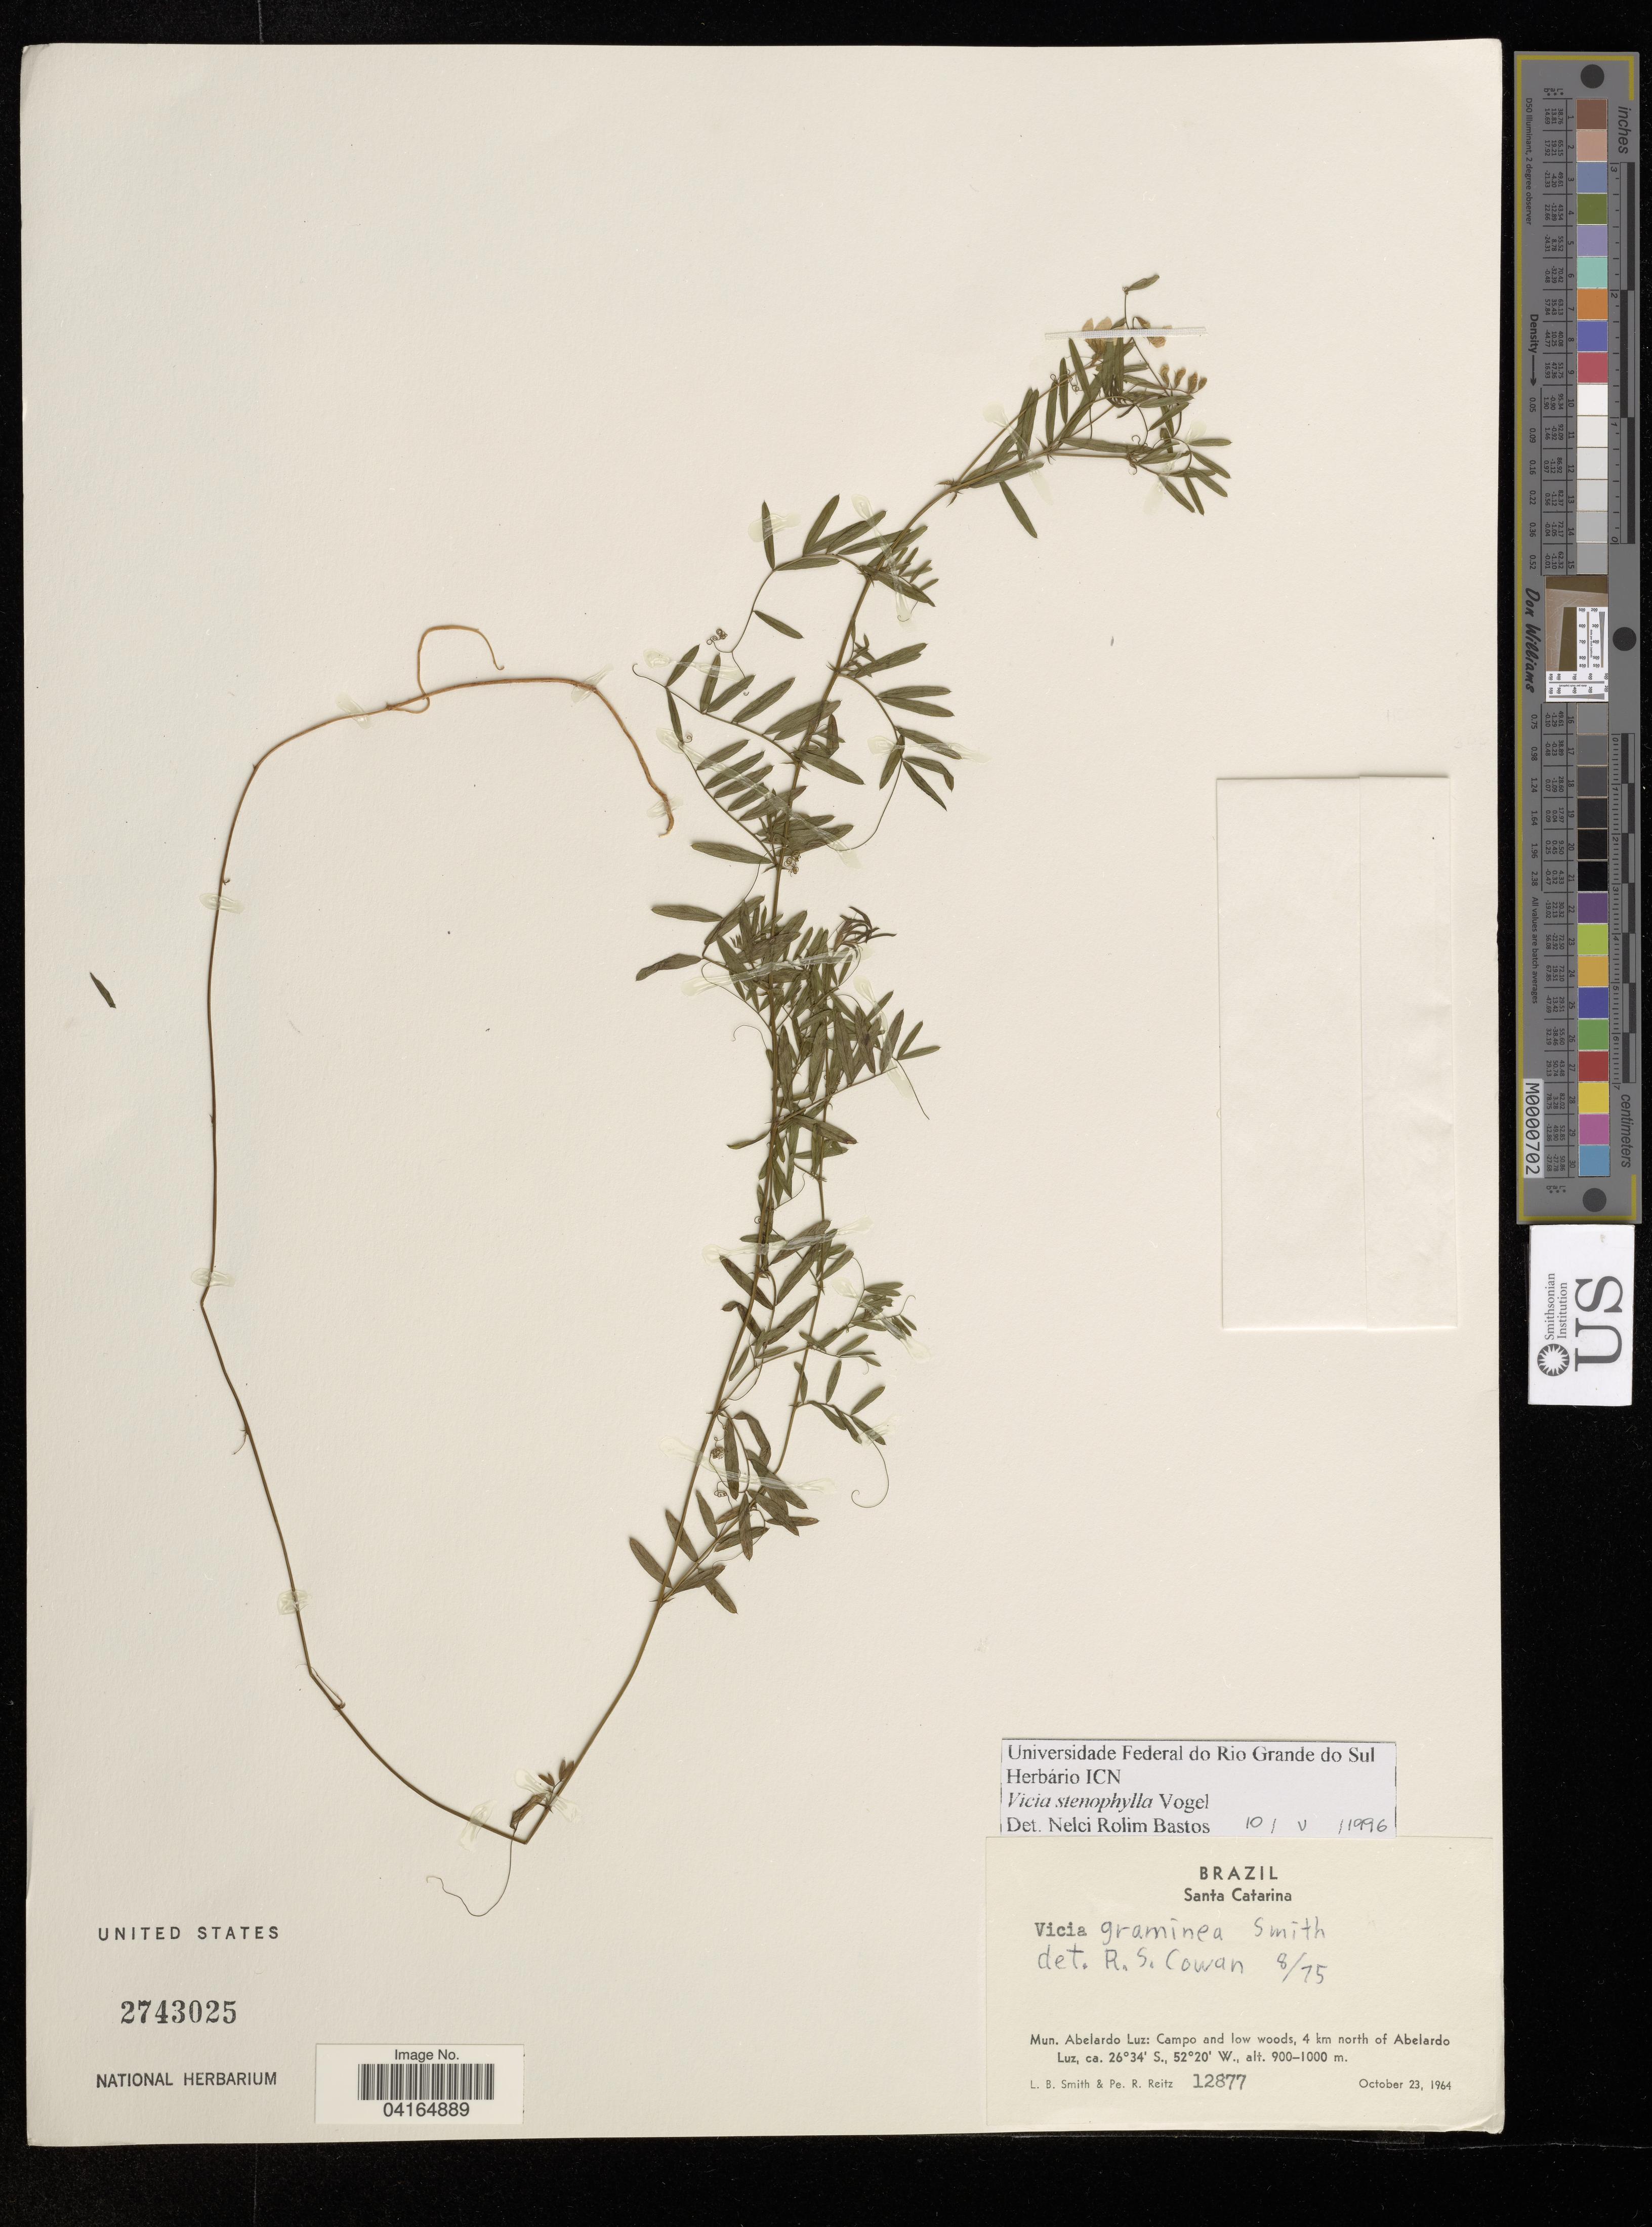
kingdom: Plantae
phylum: Tracheophyta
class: Magnoliopsida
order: Fabales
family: Fabaceae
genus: Vicia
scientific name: Vicia stenophylla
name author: Vogel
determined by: Hechenleitner, Paulina, RBG Edinburgh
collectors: L. Smith & P. Reitz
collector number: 12877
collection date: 1964-10-23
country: Brazil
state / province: Santa Catarina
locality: Mun. Abelardo Luz: Campo and low woods?, 4 km north of Abelardo Luz.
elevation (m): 900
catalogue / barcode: US 2743025